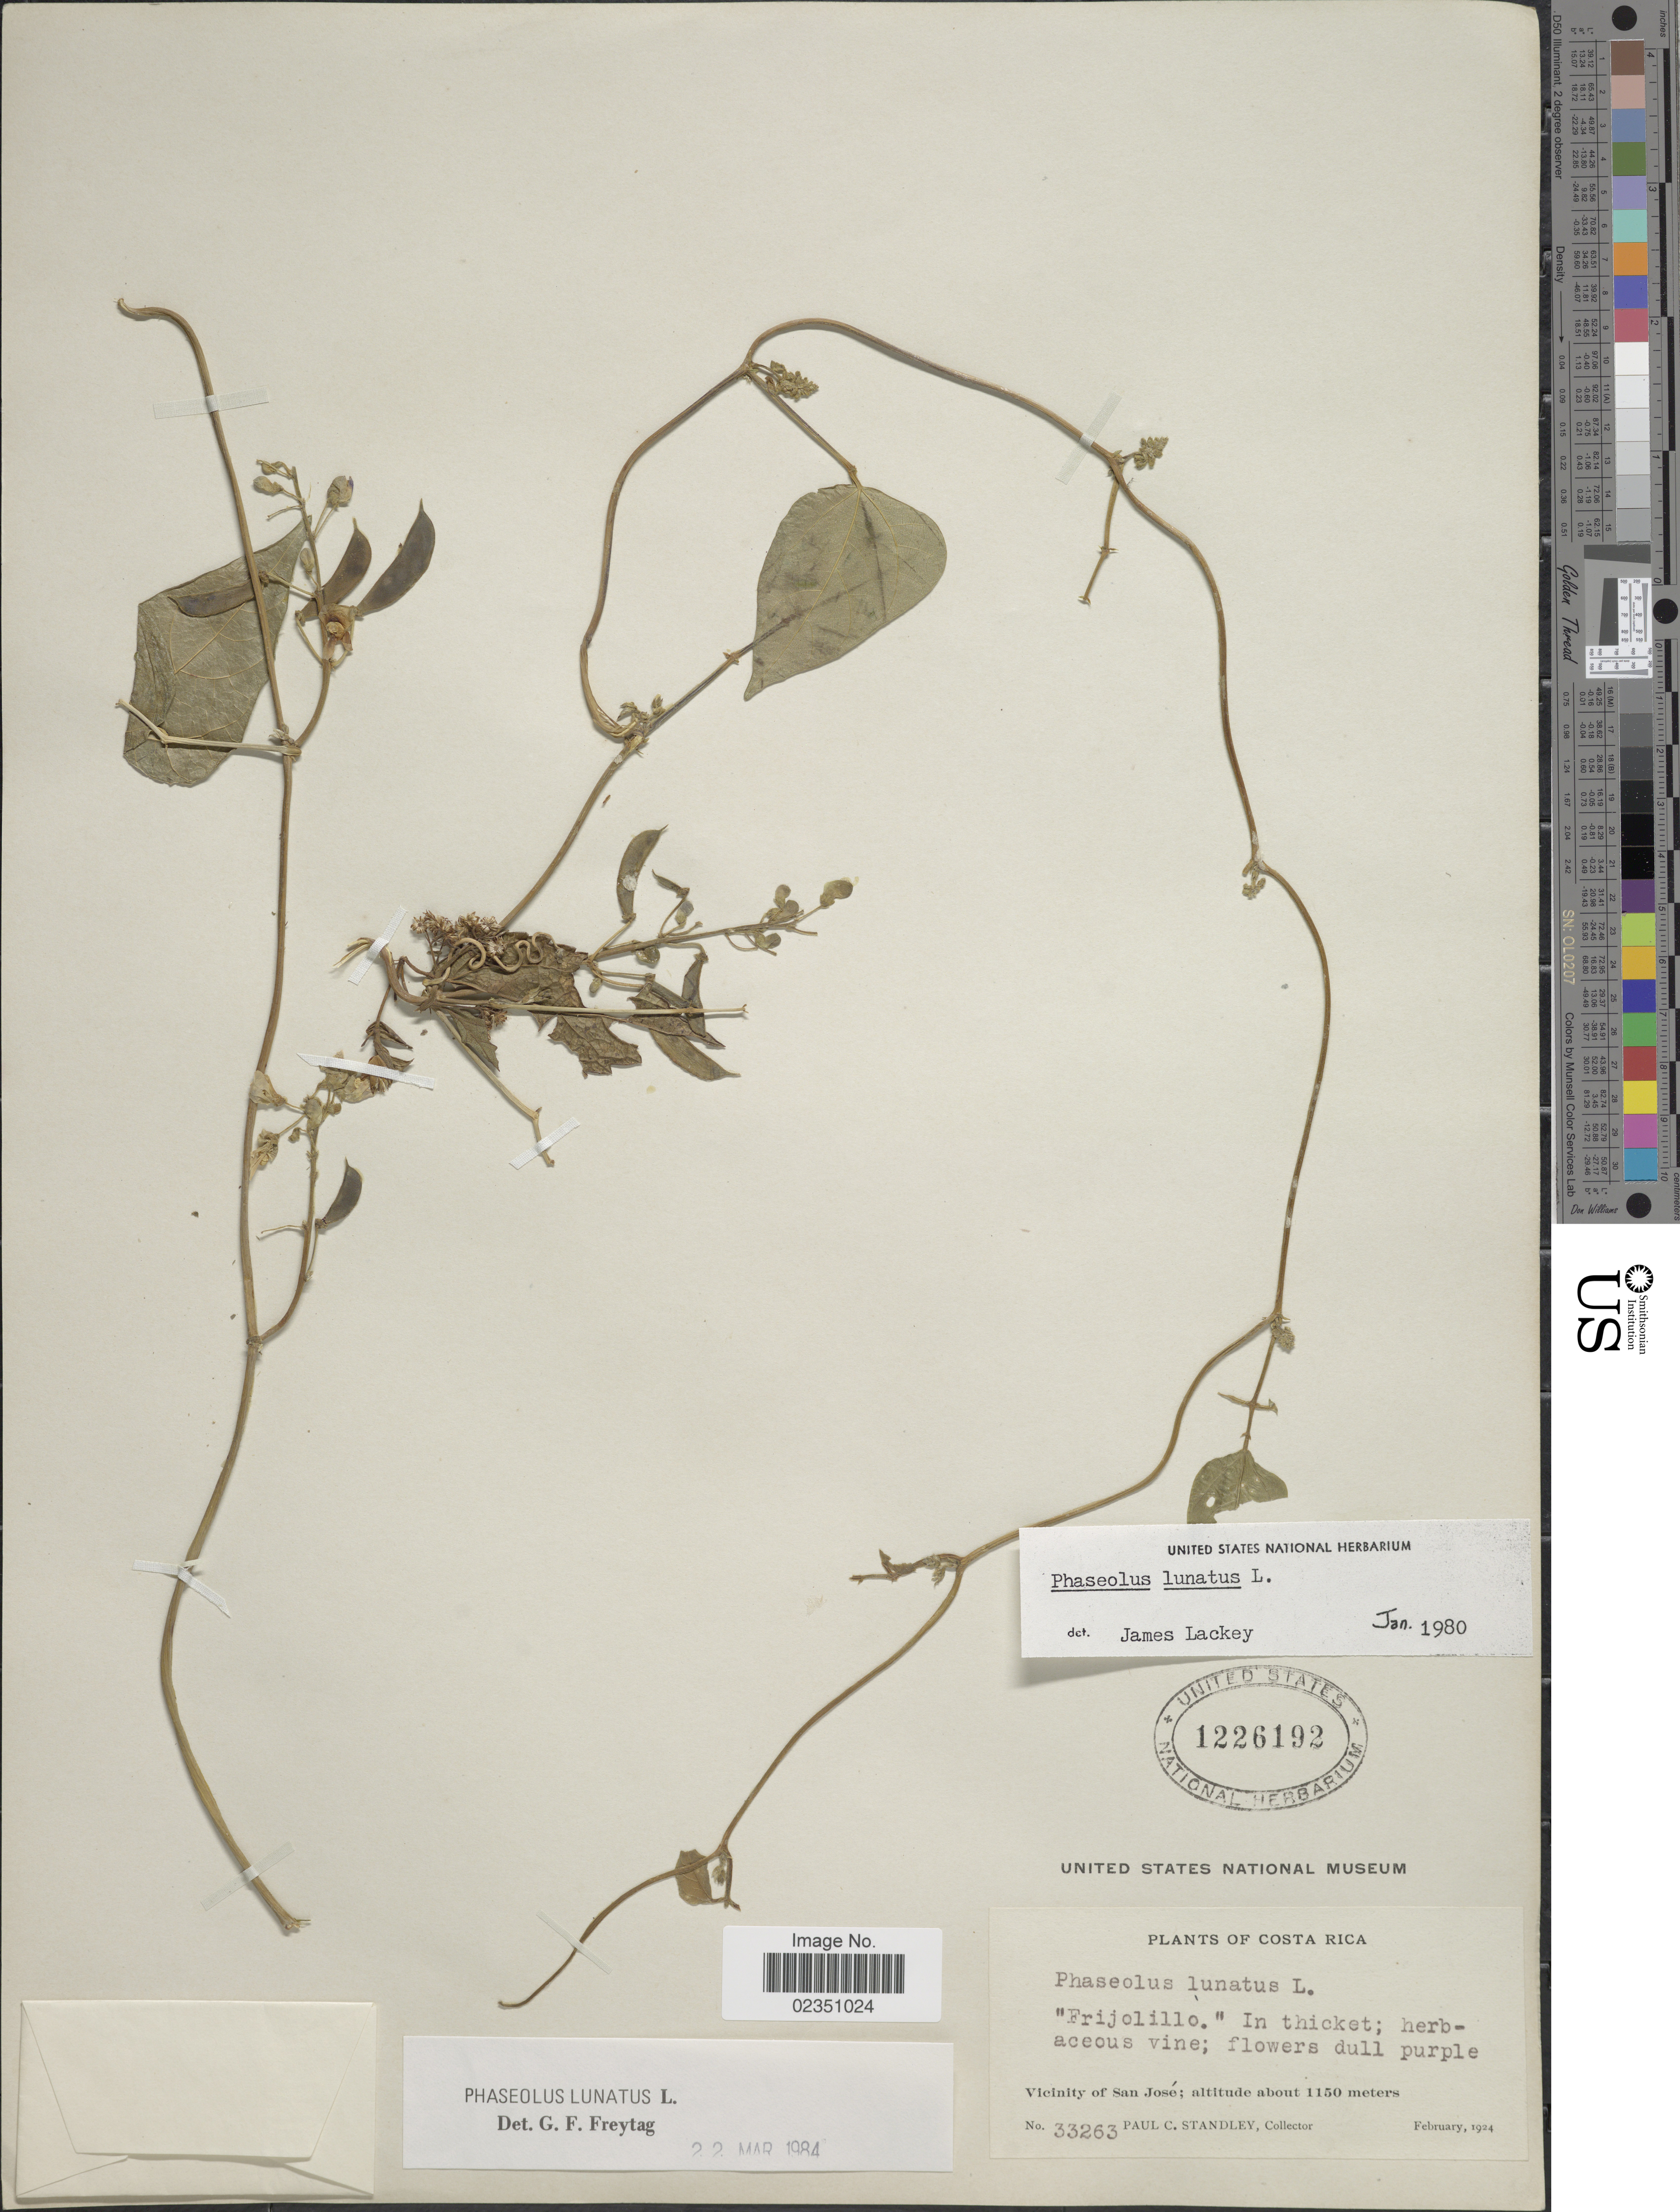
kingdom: Plantae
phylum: Tracheophyta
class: Magnoliopsida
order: Fabales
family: Fabaceae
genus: Phaseolus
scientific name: Phaseolus lunatus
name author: L.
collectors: P. C. Standley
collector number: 33263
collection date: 1924-02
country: Costa Rica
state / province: San José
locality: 'Frijolillo' In thicket, Vicinity of San José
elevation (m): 1150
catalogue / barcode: US 1226192